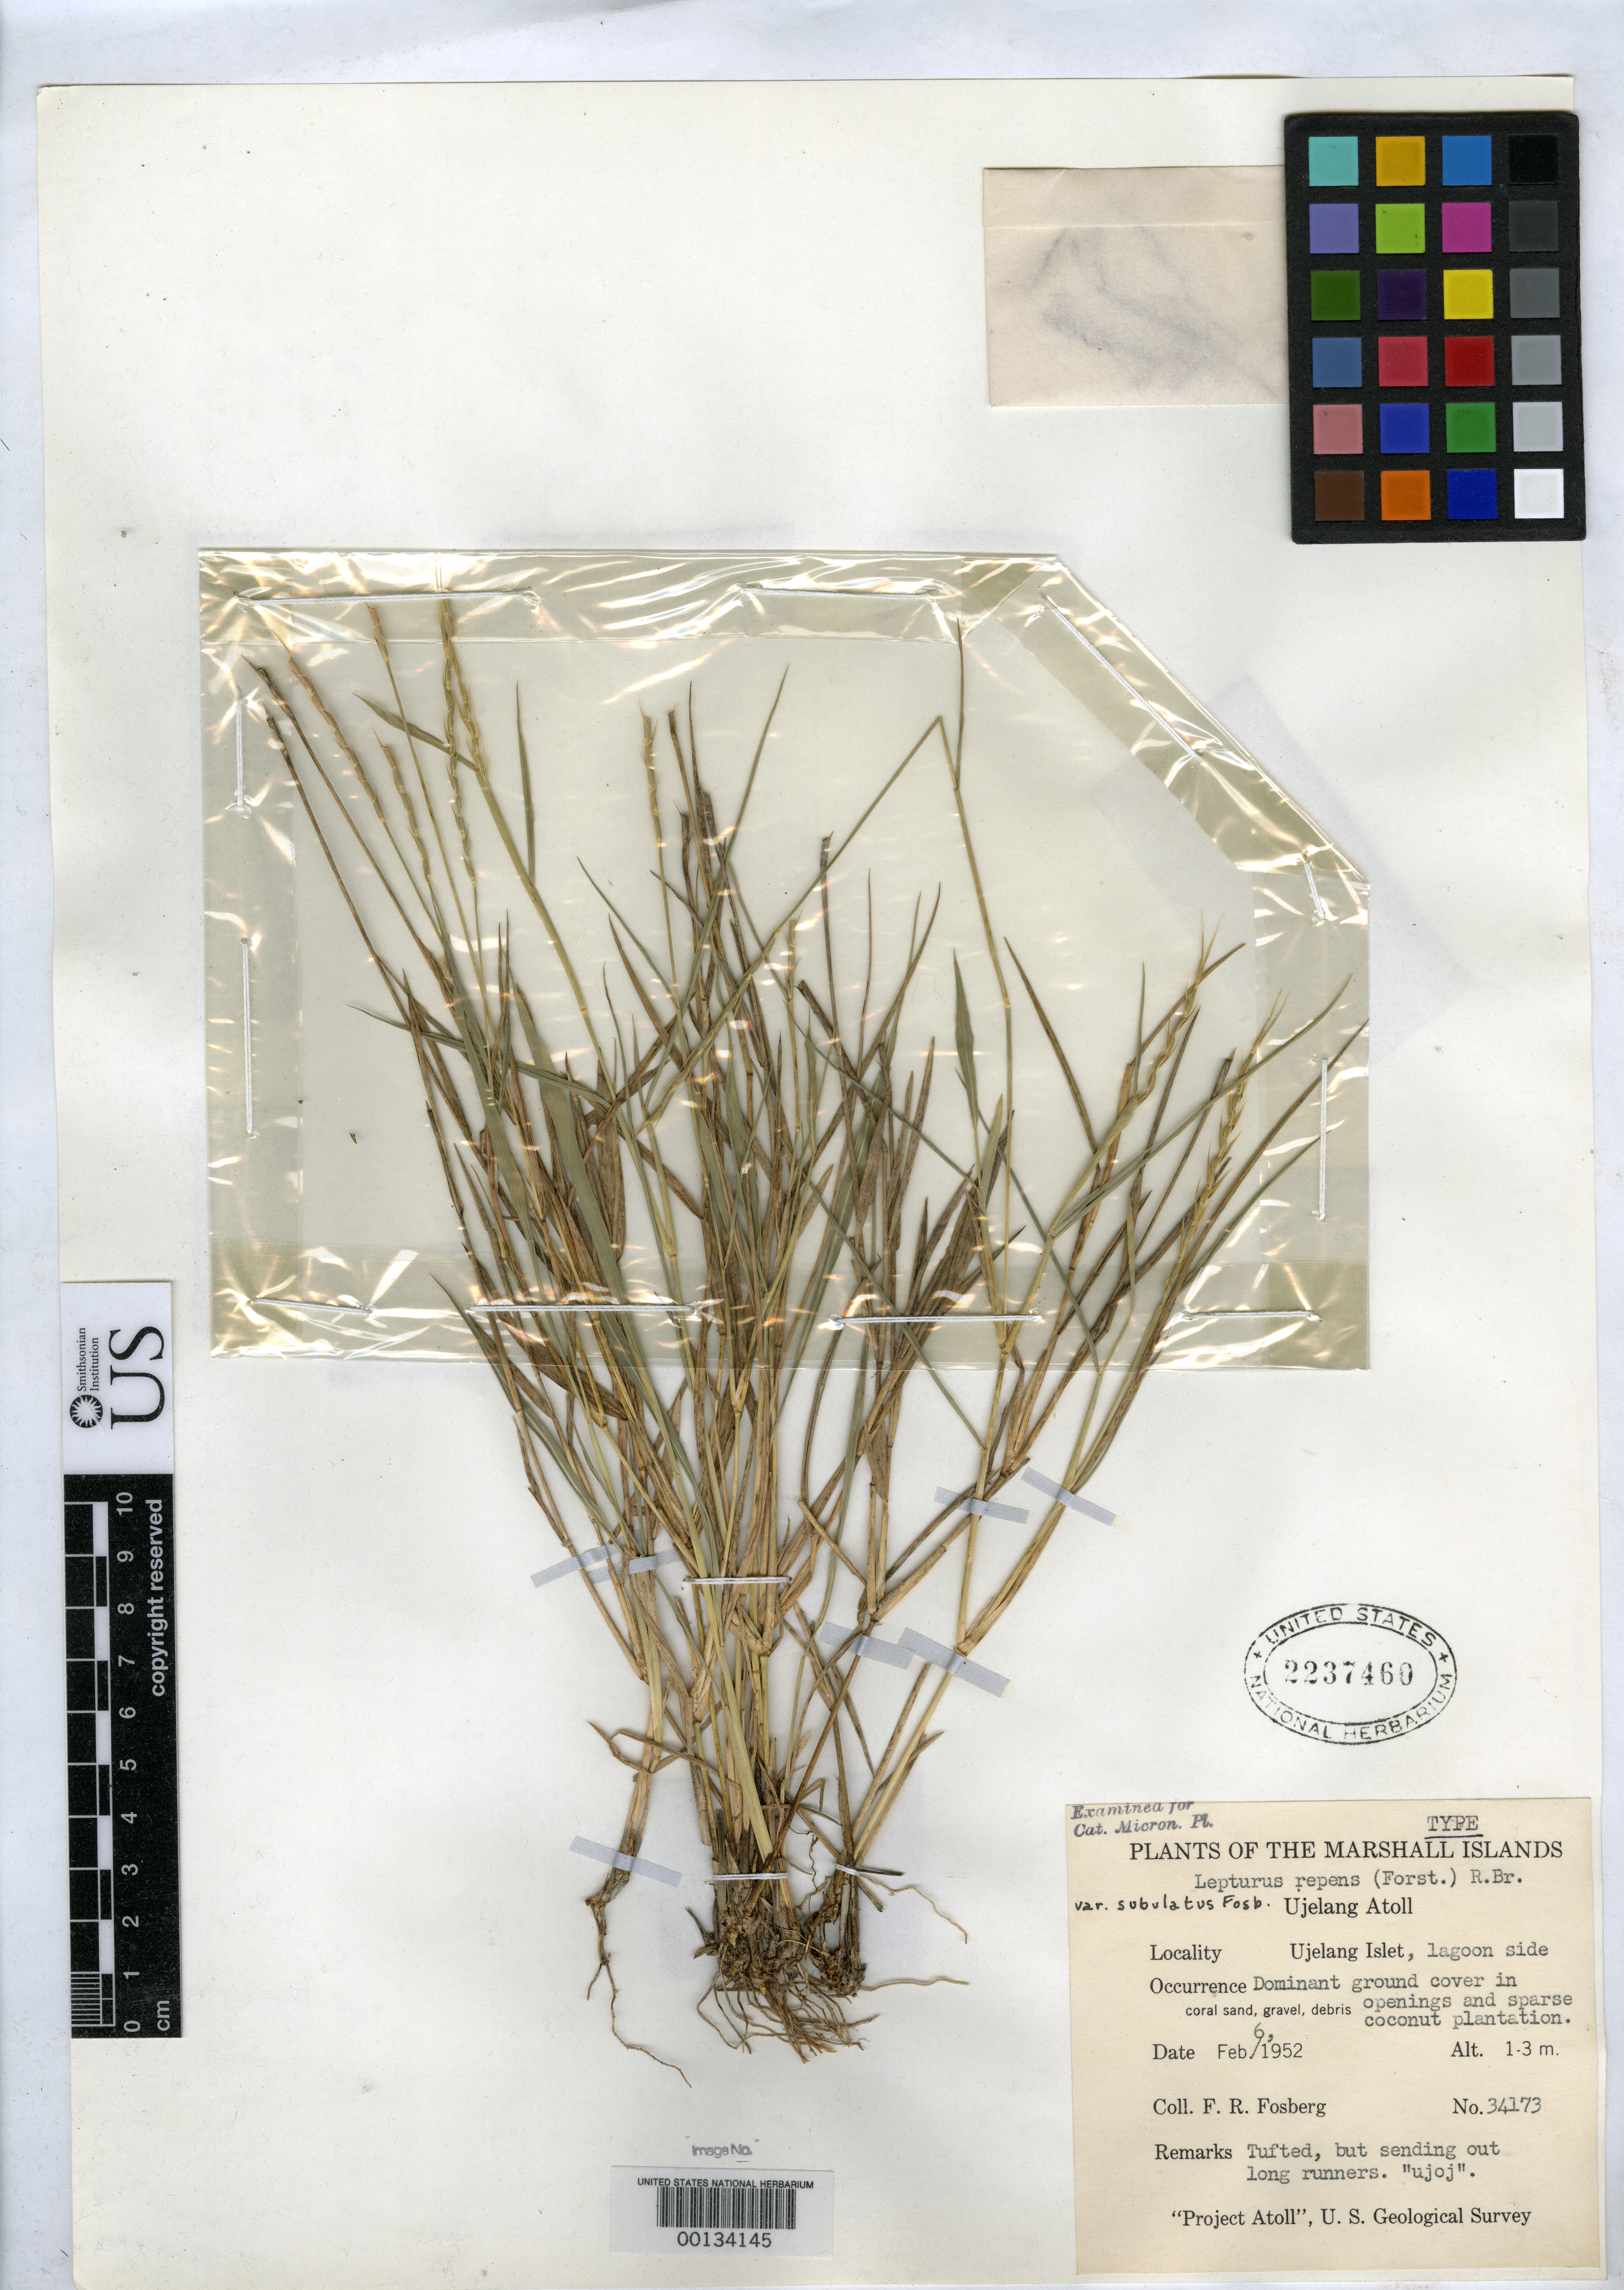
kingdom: Plantae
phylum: Tracheophyta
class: Liliopsida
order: Poales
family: Poaceae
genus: Lepturus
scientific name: Lepturus repens var. subulatus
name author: Fosberg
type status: Isotype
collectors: F. R. Fosberg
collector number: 34173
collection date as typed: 06 Feb 1952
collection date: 1952-02-06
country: Marshall Islands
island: Ujelang Atoll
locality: Ujelang Inlet.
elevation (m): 1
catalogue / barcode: US 2237460